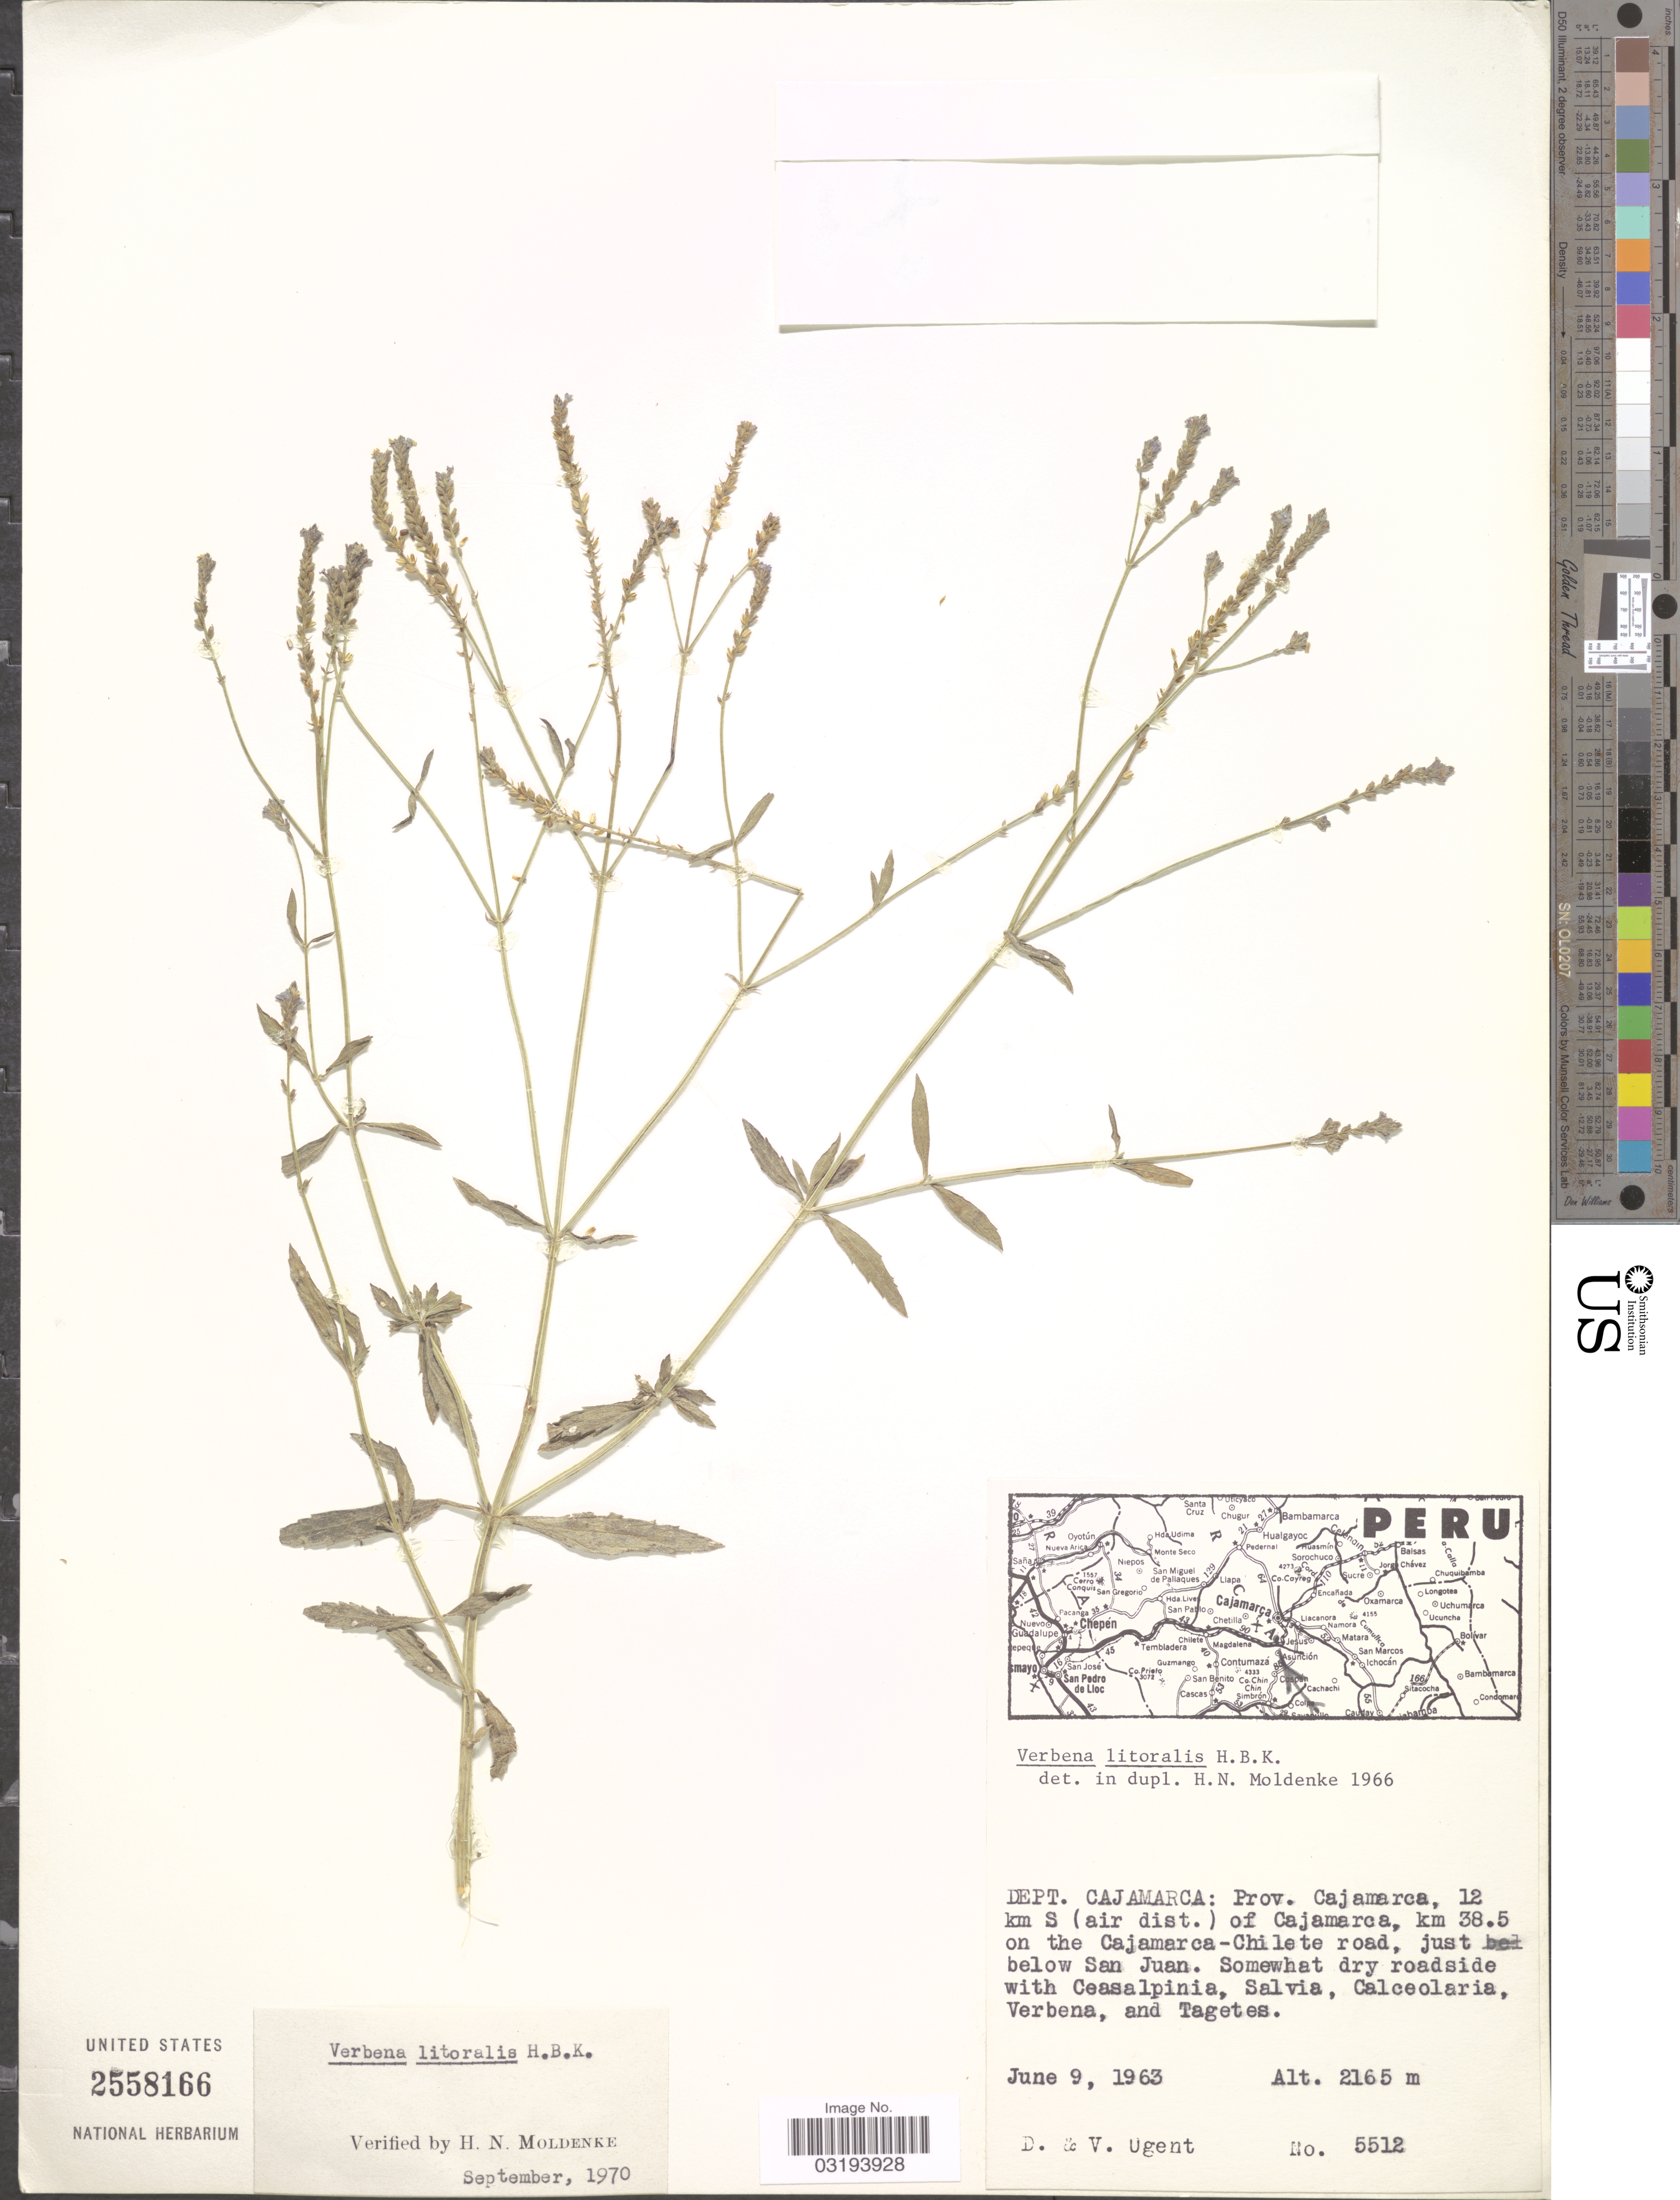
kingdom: Plantae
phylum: Tracheophyta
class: Magnoliopsida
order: Lamiales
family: Verbenaceae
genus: Verbena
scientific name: Verbena litoralis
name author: Kunth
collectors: D. Ugent & V. Ugent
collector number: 5512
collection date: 1963-06-09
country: Peru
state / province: Cajamarca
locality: Dept. Cajamarca: 12 km S (air dist.) of Cajamarca, km 38.5 on the Cajamarca-Chilete road, just below San Juan.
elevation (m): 2165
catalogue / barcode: US 2558166